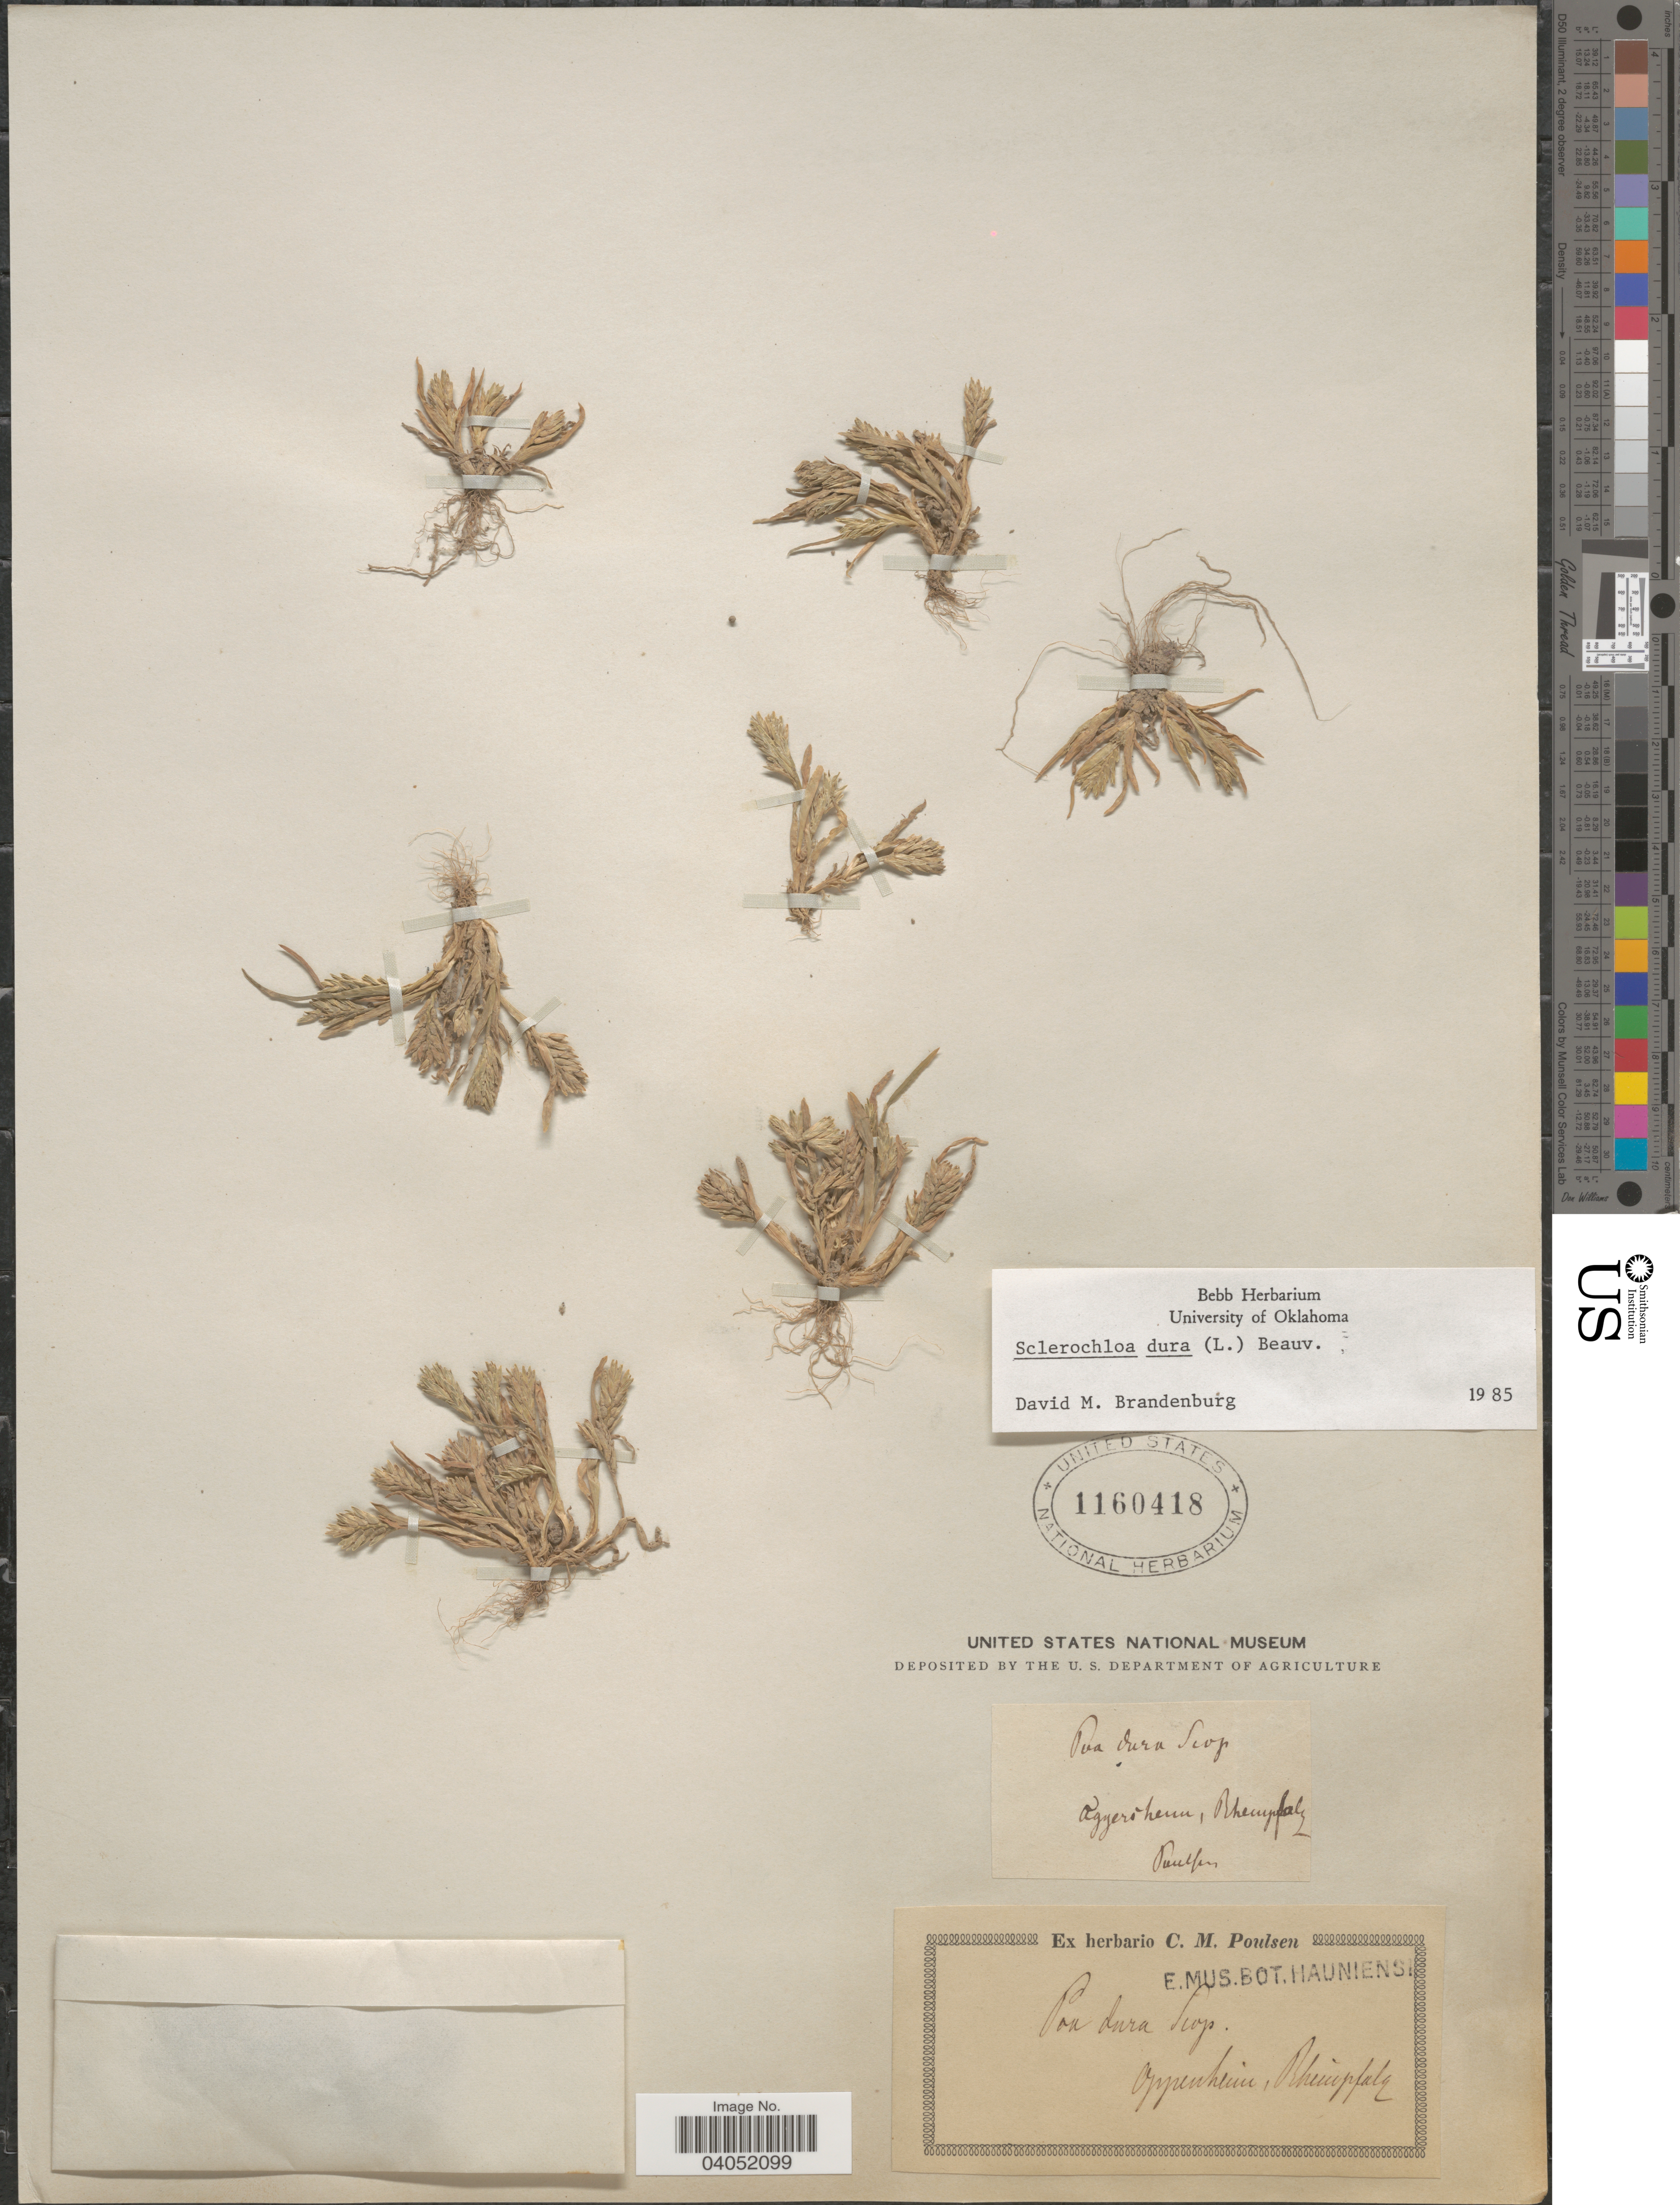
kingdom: Plantae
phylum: Tracheophyta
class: Liliopsida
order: Poales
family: Poaceae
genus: Sclerochloa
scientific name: Sclerochloa dura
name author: (L.) P. Beauv.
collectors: Paulsen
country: Germany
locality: Aggersheim, Rheinpfalz. Oppenheim, Rheinpfalz.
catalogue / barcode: US 1160418